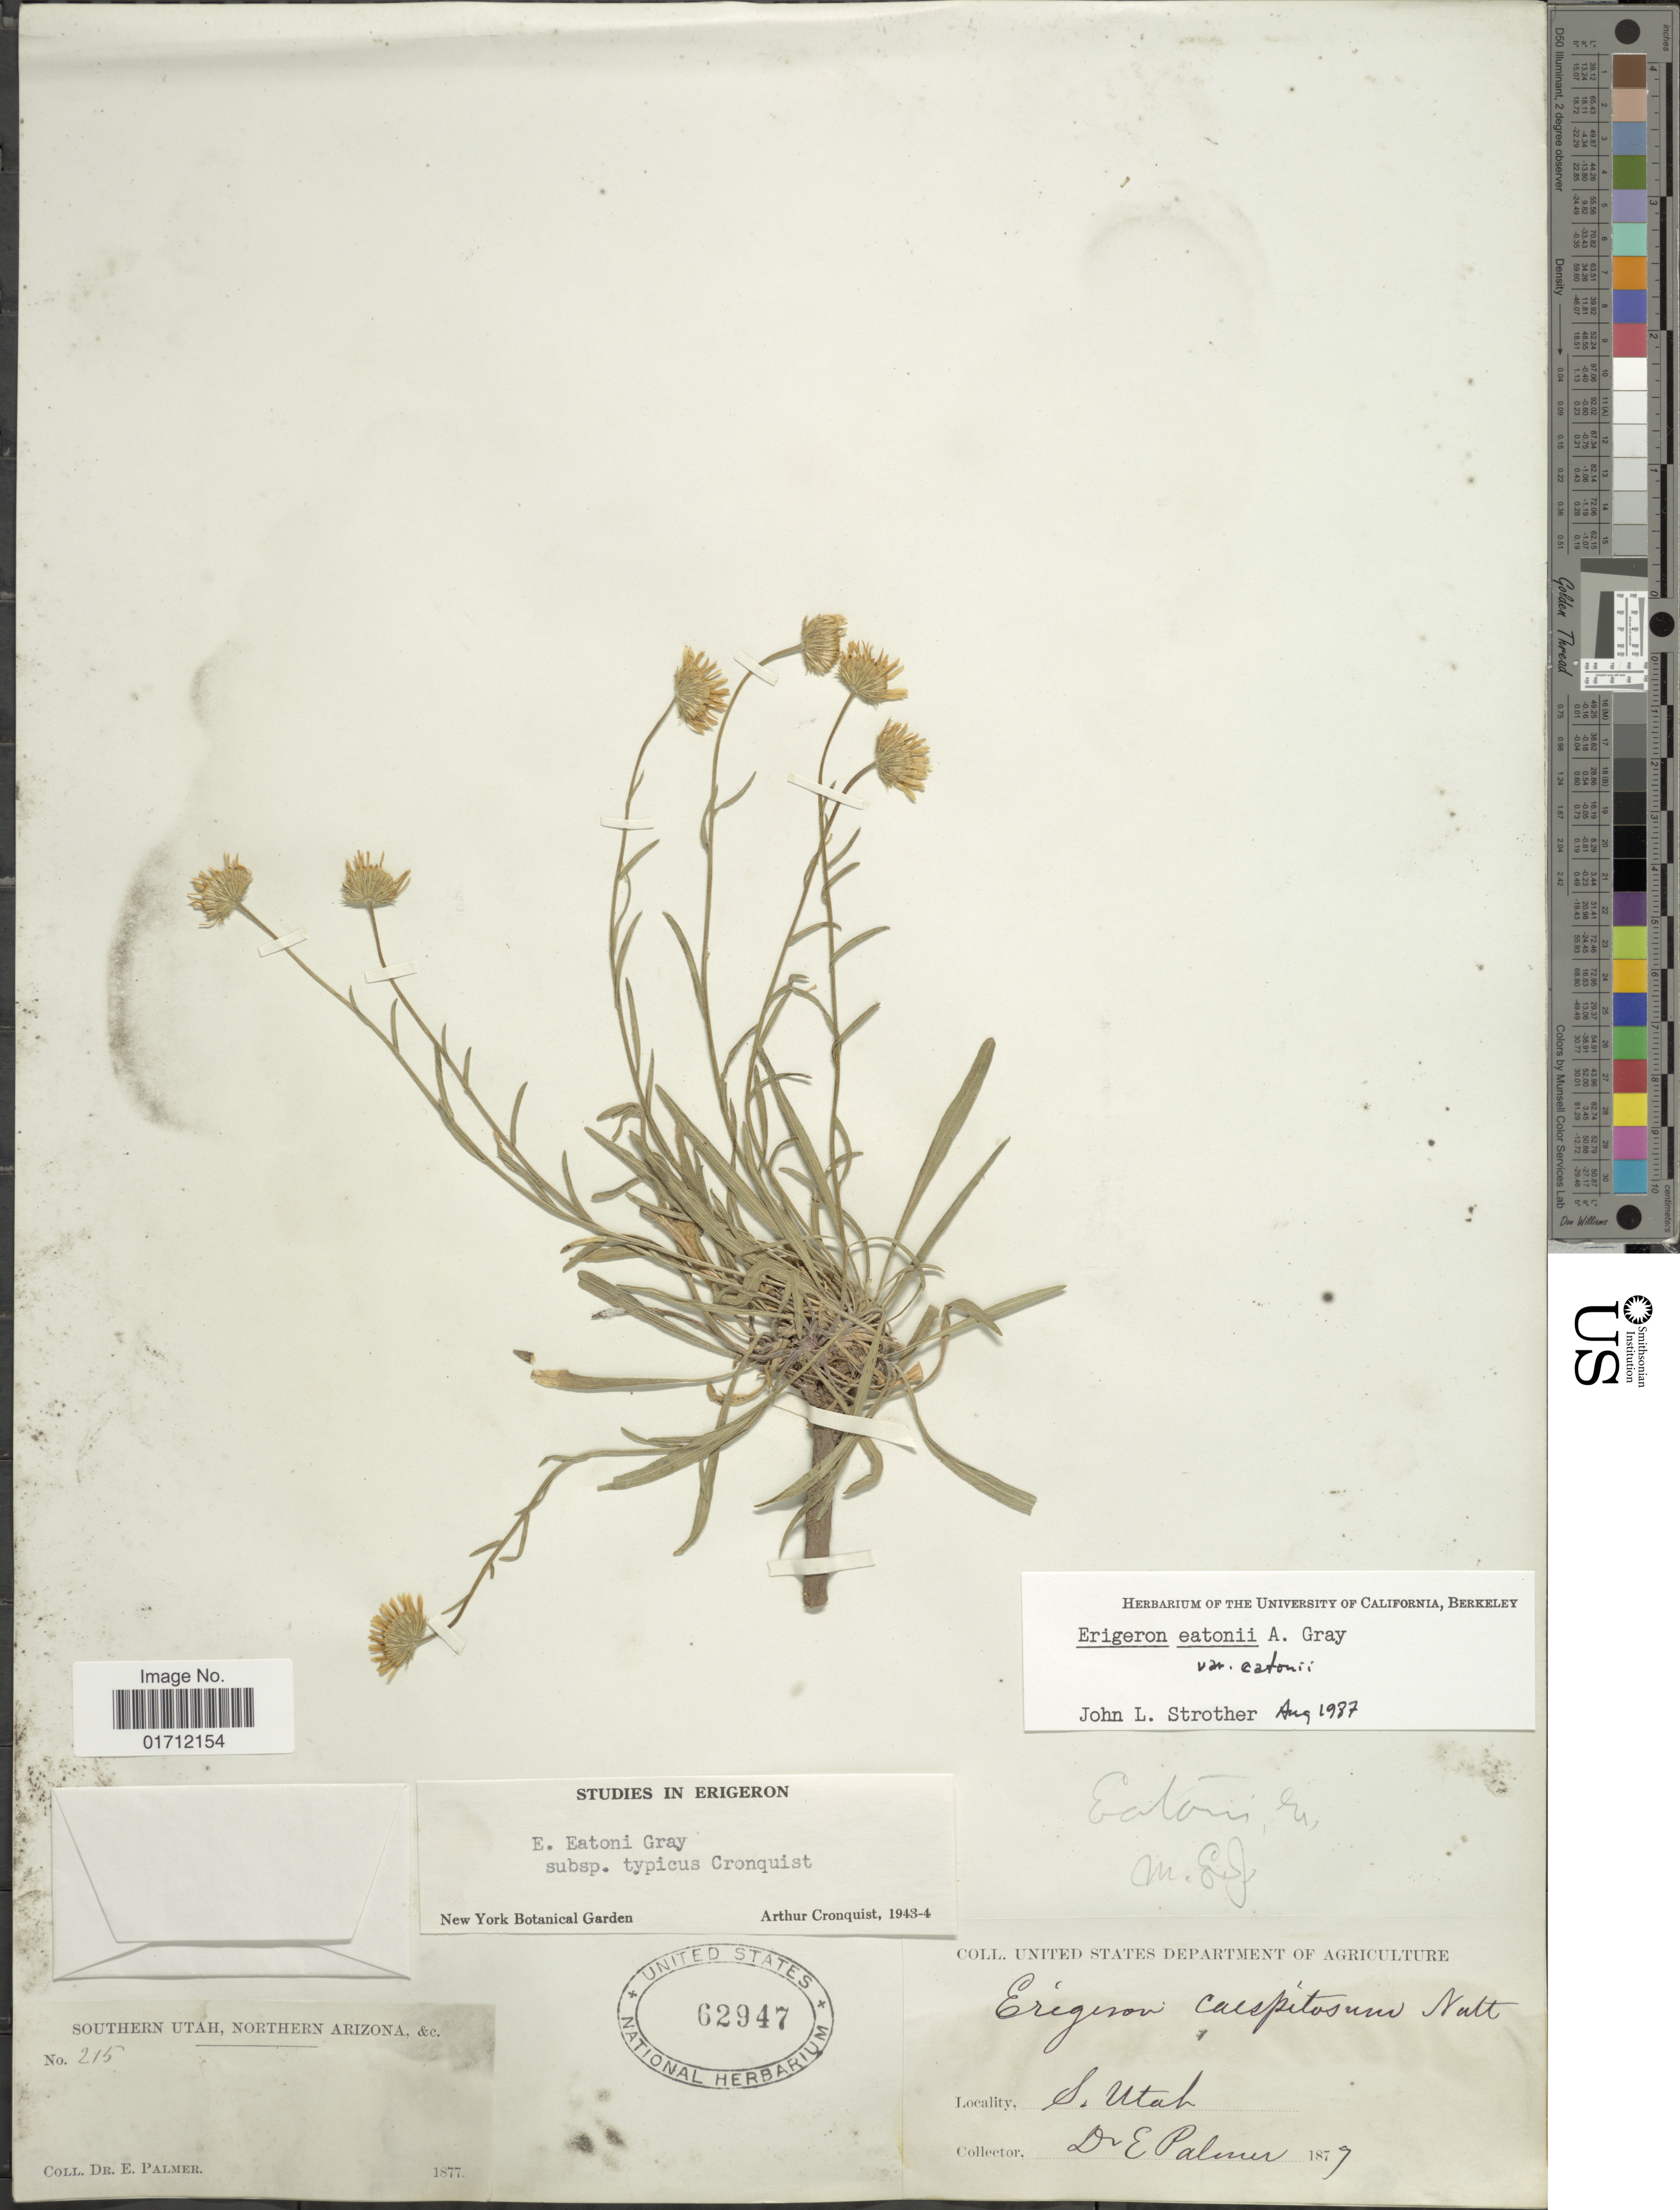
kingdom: Plantae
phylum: Tracheophyta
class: Magnoliopsida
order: Asterales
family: Asteraceae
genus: Erigeron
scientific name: Erigeron eatonii var. eatonii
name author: A. Gray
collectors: E. Palmer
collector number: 215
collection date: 1877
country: United States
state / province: Utah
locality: S. Utah.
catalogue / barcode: US 62947